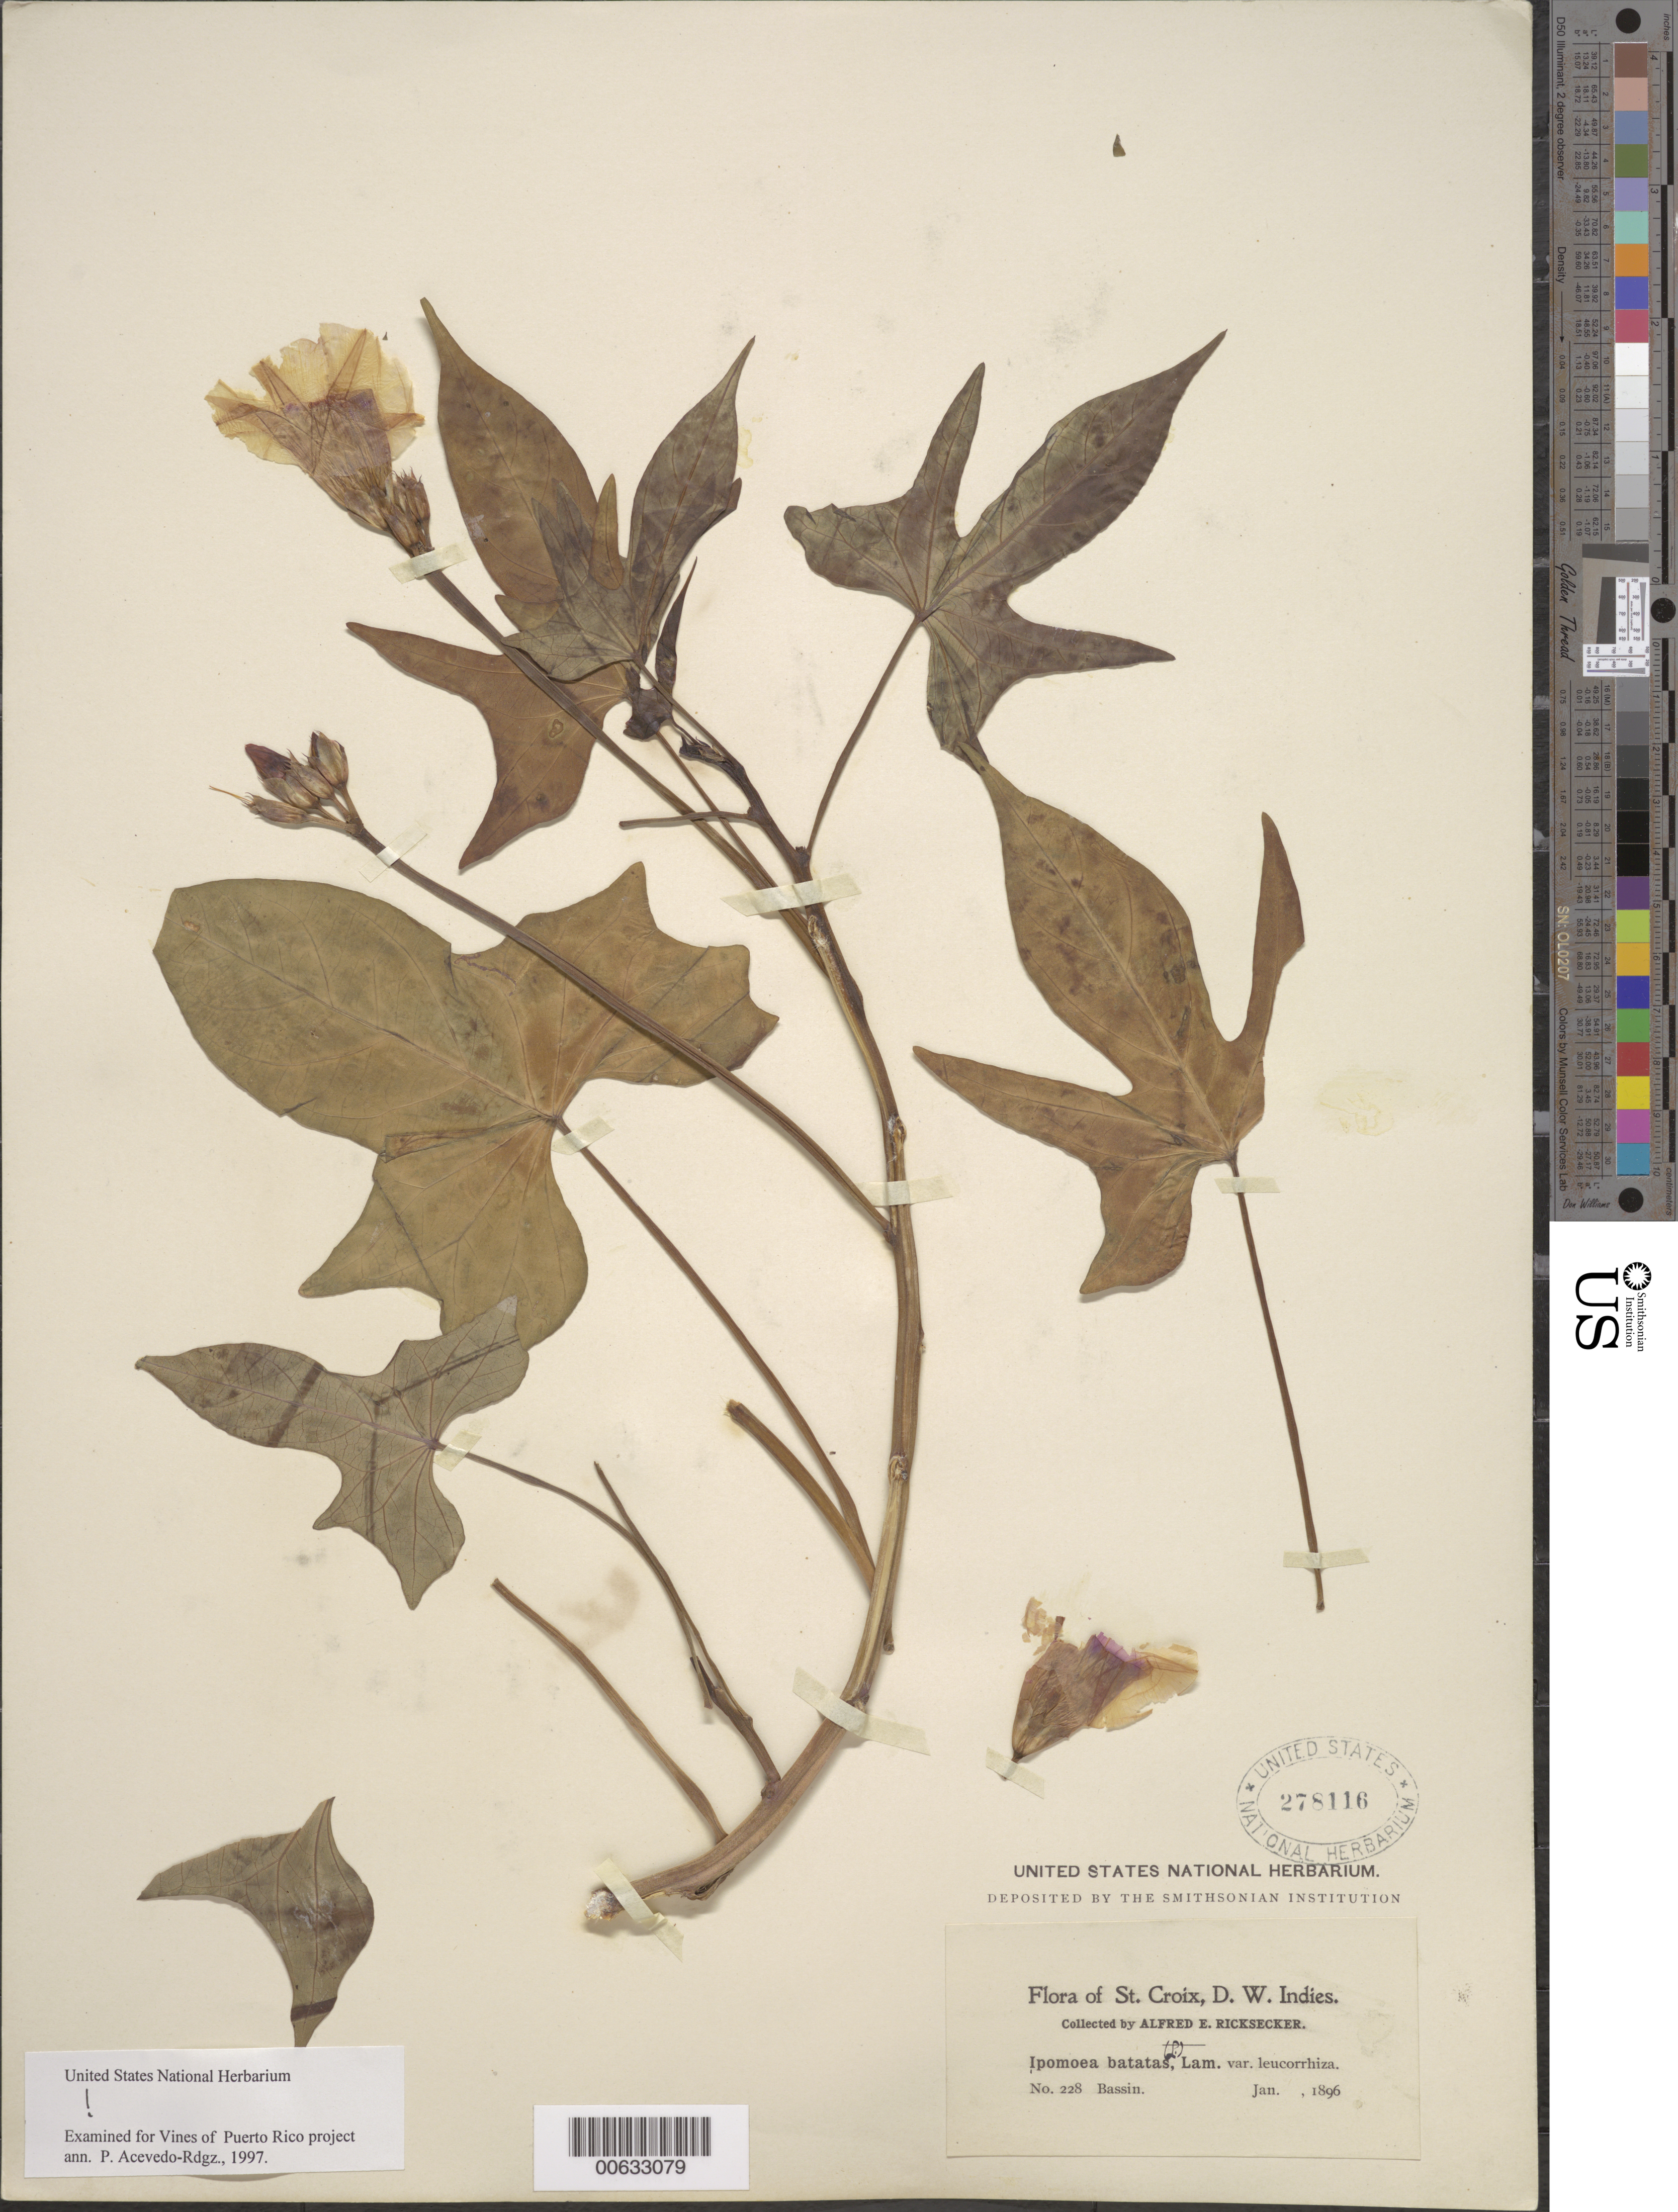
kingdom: Plantae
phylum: Tracheophyta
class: Magnoliopsida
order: Solanales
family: Convolvulaceae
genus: Ipomoea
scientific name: Ipomoea batatas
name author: (L.) Lam.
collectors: A. E. Ricksecker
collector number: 228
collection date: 1896-01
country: U.S. Virgin Islands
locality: St. Croix, D. W. Indies, Bassin.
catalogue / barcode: US 278116